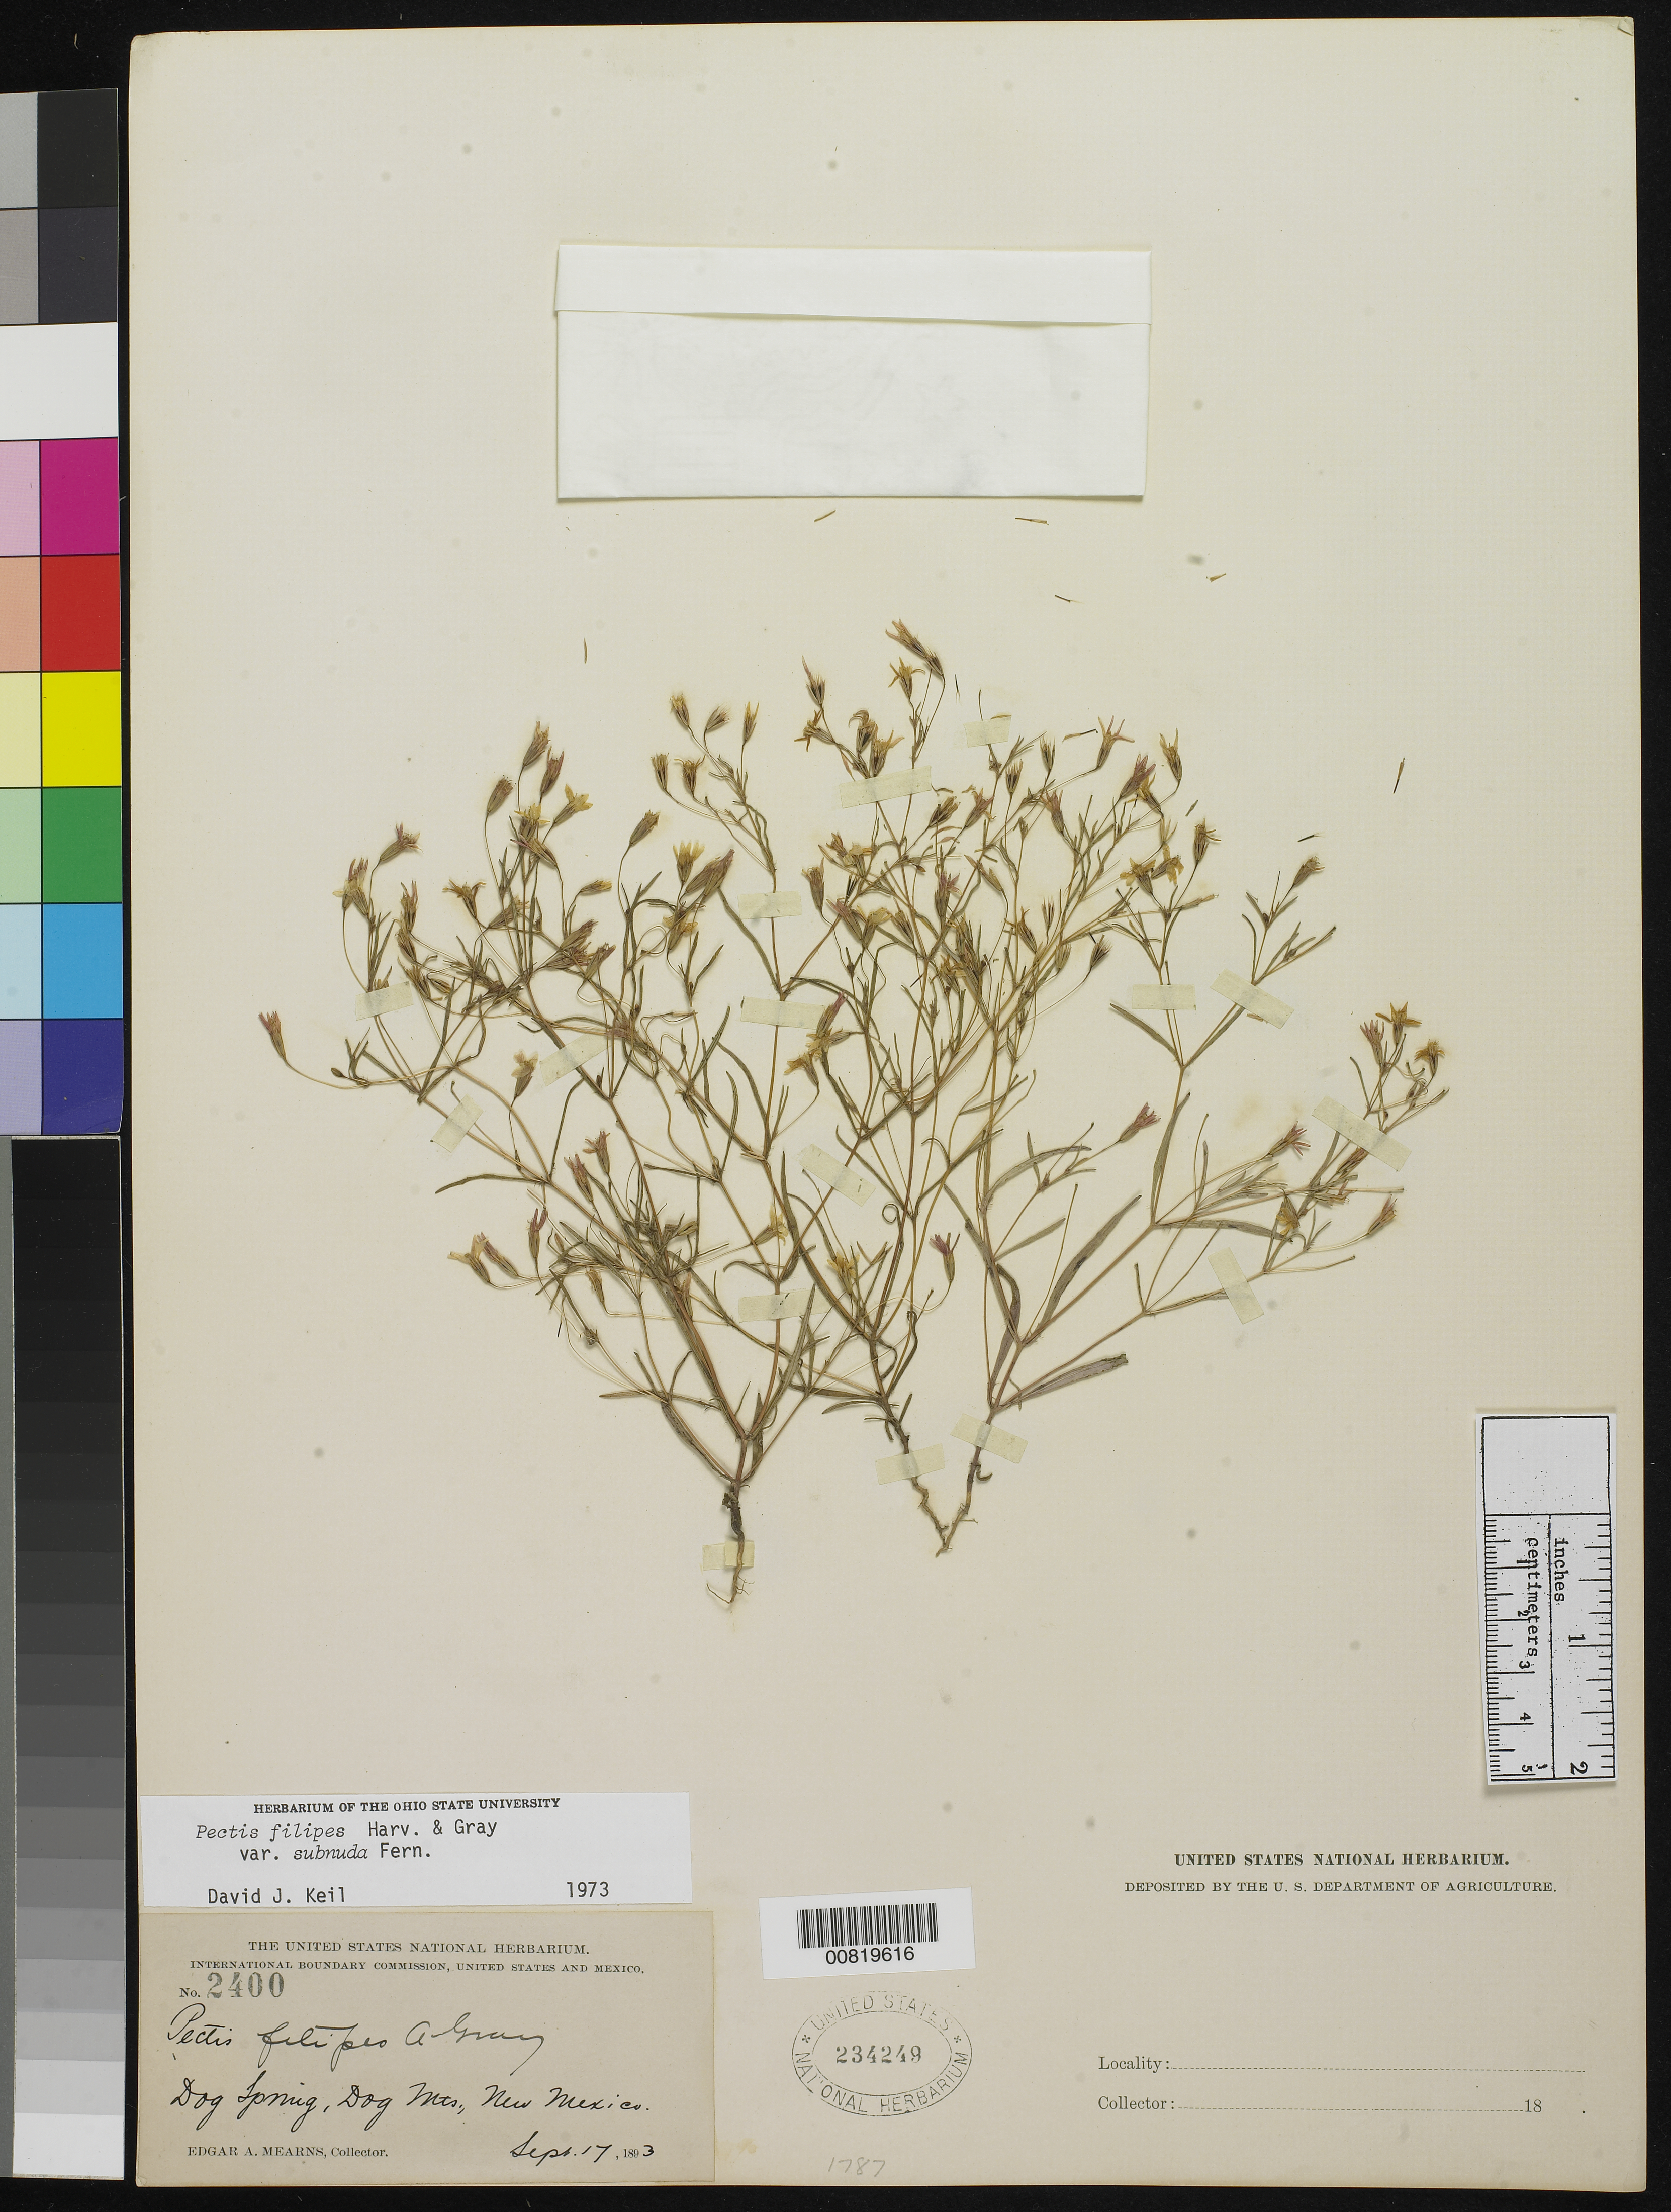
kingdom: Plantae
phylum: Tracheophyta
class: Magnoliopsida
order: Asterales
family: Asteraceae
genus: Pectis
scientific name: Pectis filipes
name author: Harv. & A. Gray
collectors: E. A. Mearns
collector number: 2400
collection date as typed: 17 Sep 1893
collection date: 1893-09-17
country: United States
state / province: New Mexico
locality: Dog Spring, Dog Mts., New Mexico.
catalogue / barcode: US 234249